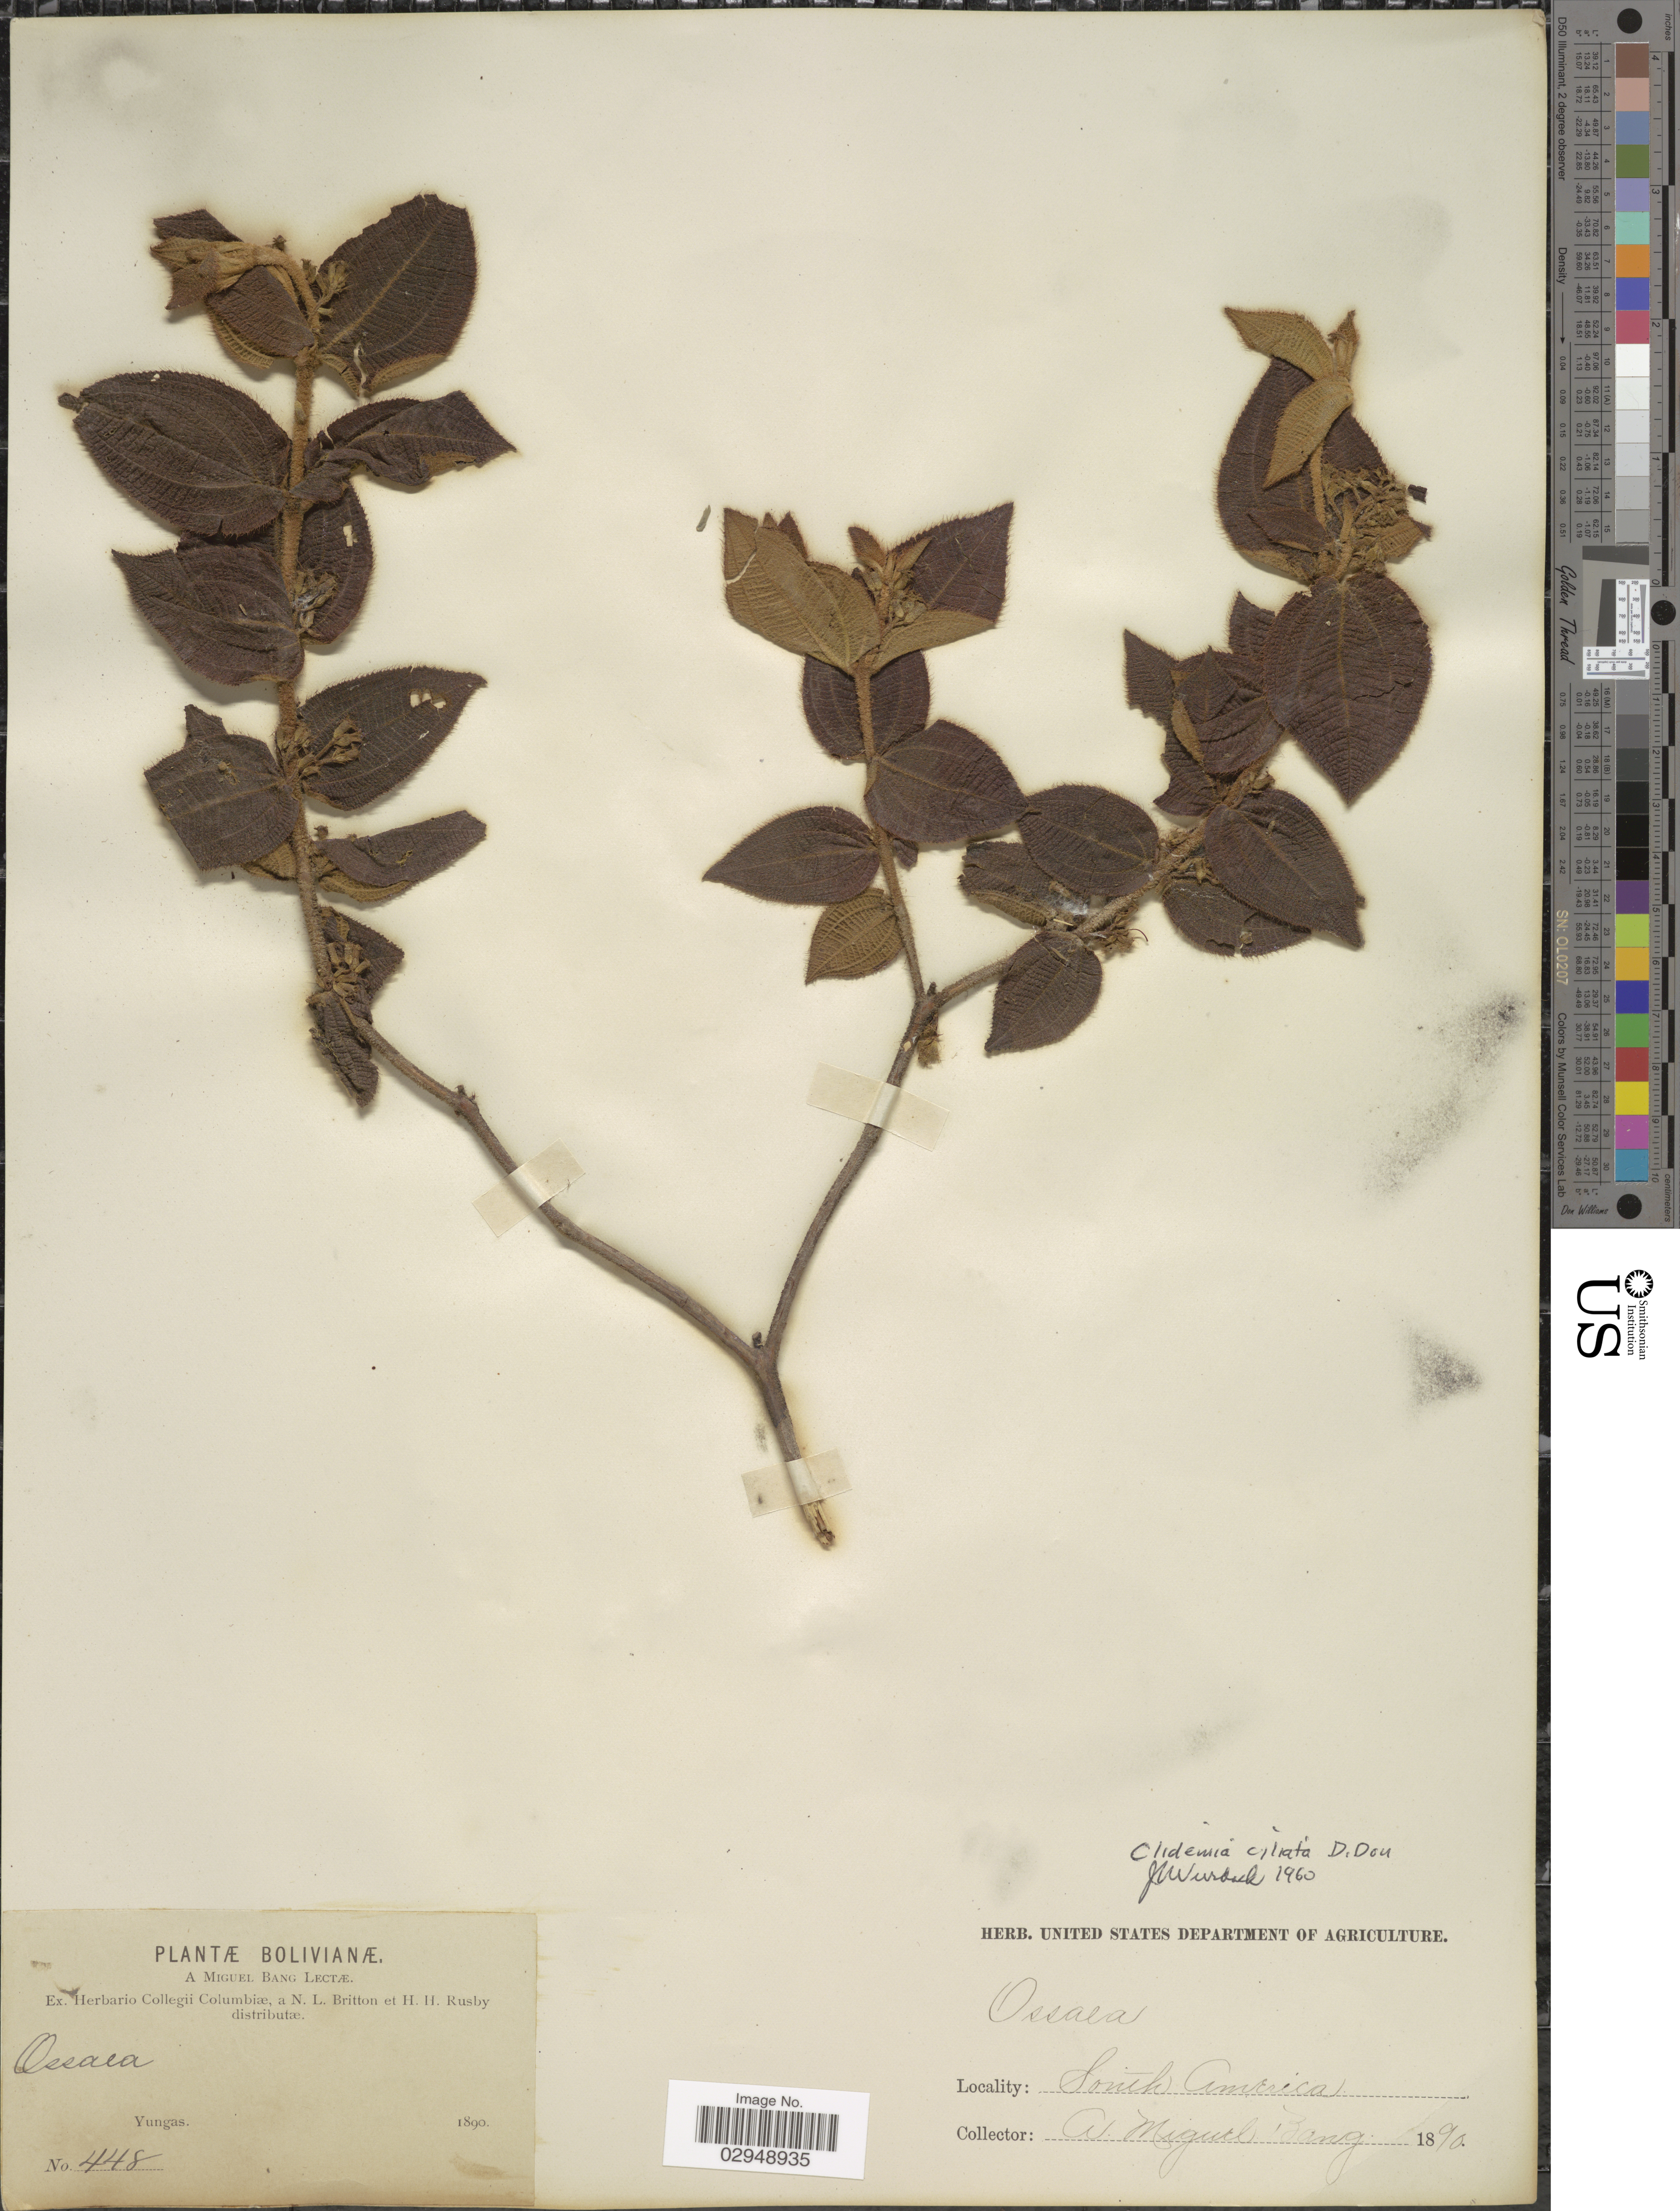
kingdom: Plantae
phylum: Tracheophyta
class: Magnoliopsida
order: Myrtales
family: Melastomataceae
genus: Clidemia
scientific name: Clidemia ciliata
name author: D. Don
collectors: M. Bang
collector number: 448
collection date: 1890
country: Bolivia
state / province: La Paz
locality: Yungas.